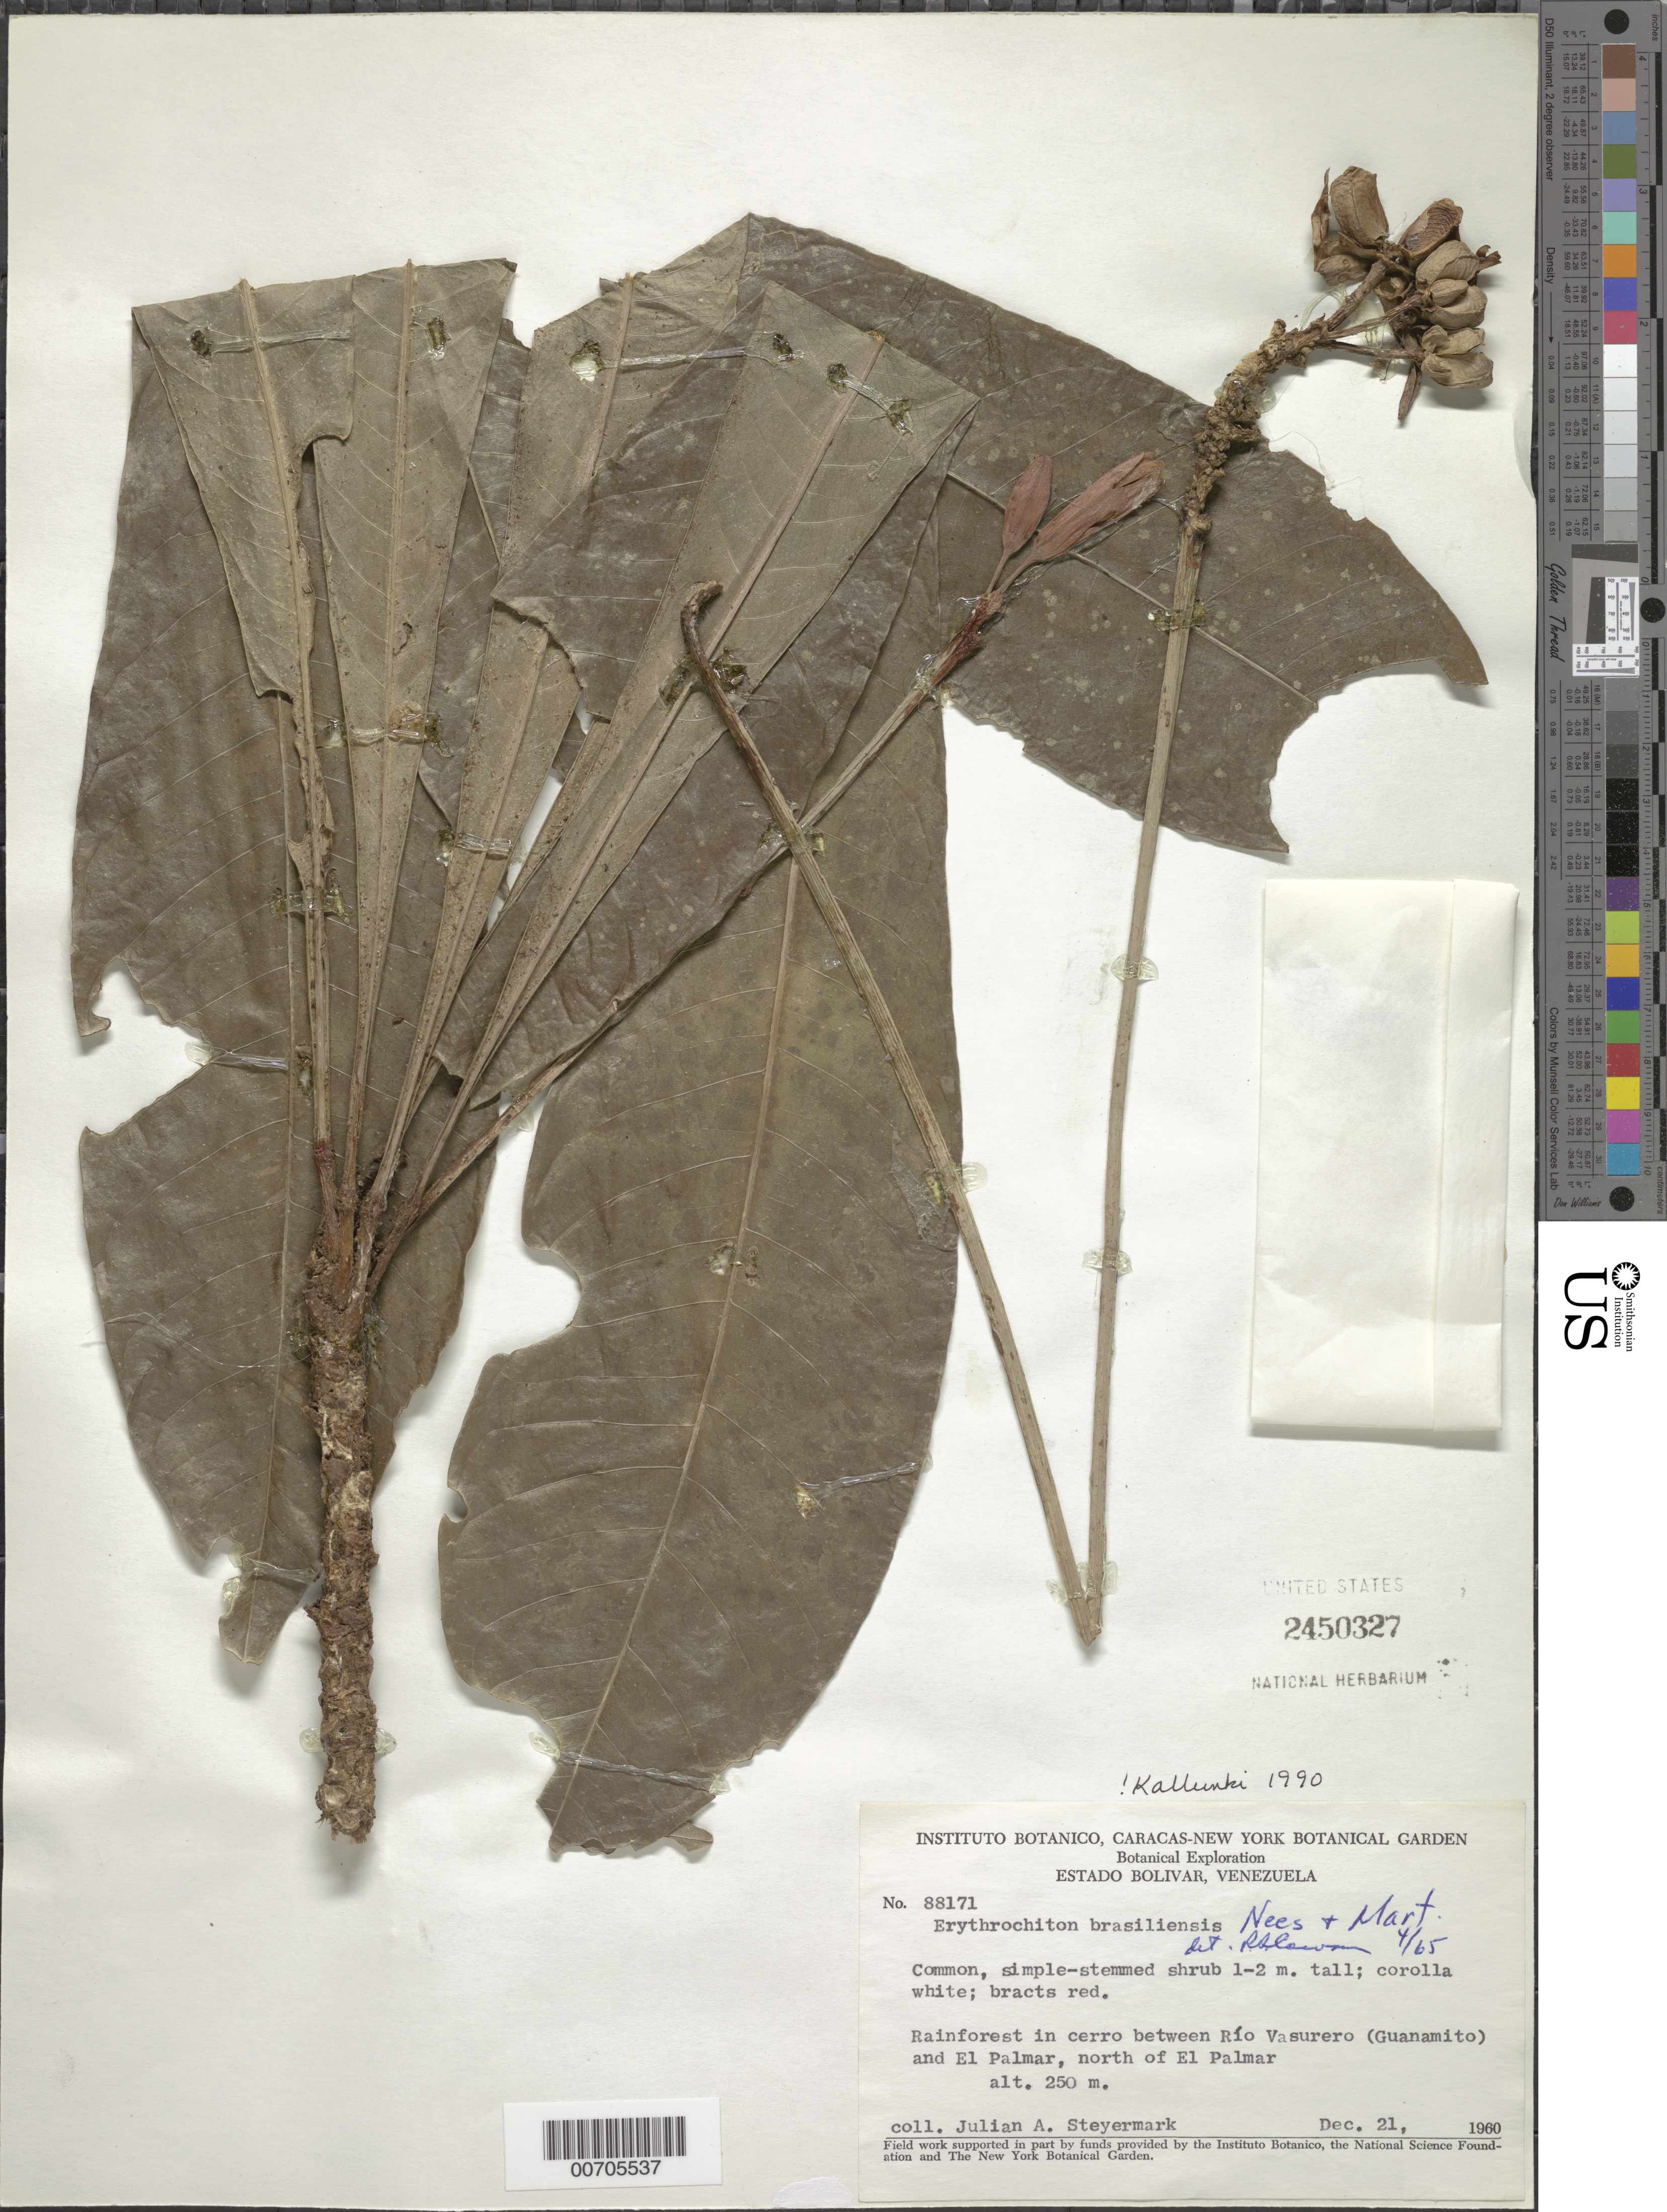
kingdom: Plantae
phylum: Tracheophyta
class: Magnoliopsida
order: Sapindales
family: Rutaceae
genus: Erythrochiton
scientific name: Erythrochiton brasiliensis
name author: Nees & Mart.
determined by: Kallunki, Jacquelyn A.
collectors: J. Steyermark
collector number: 88171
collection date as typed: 21-Dec-60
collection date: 1960-12-21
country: Venezuela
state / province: Bolívar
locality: Río Vasurero (Guanamito) to N of El Palmar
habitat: Rainforest in cerro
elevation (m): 250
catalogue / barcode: US 2450327